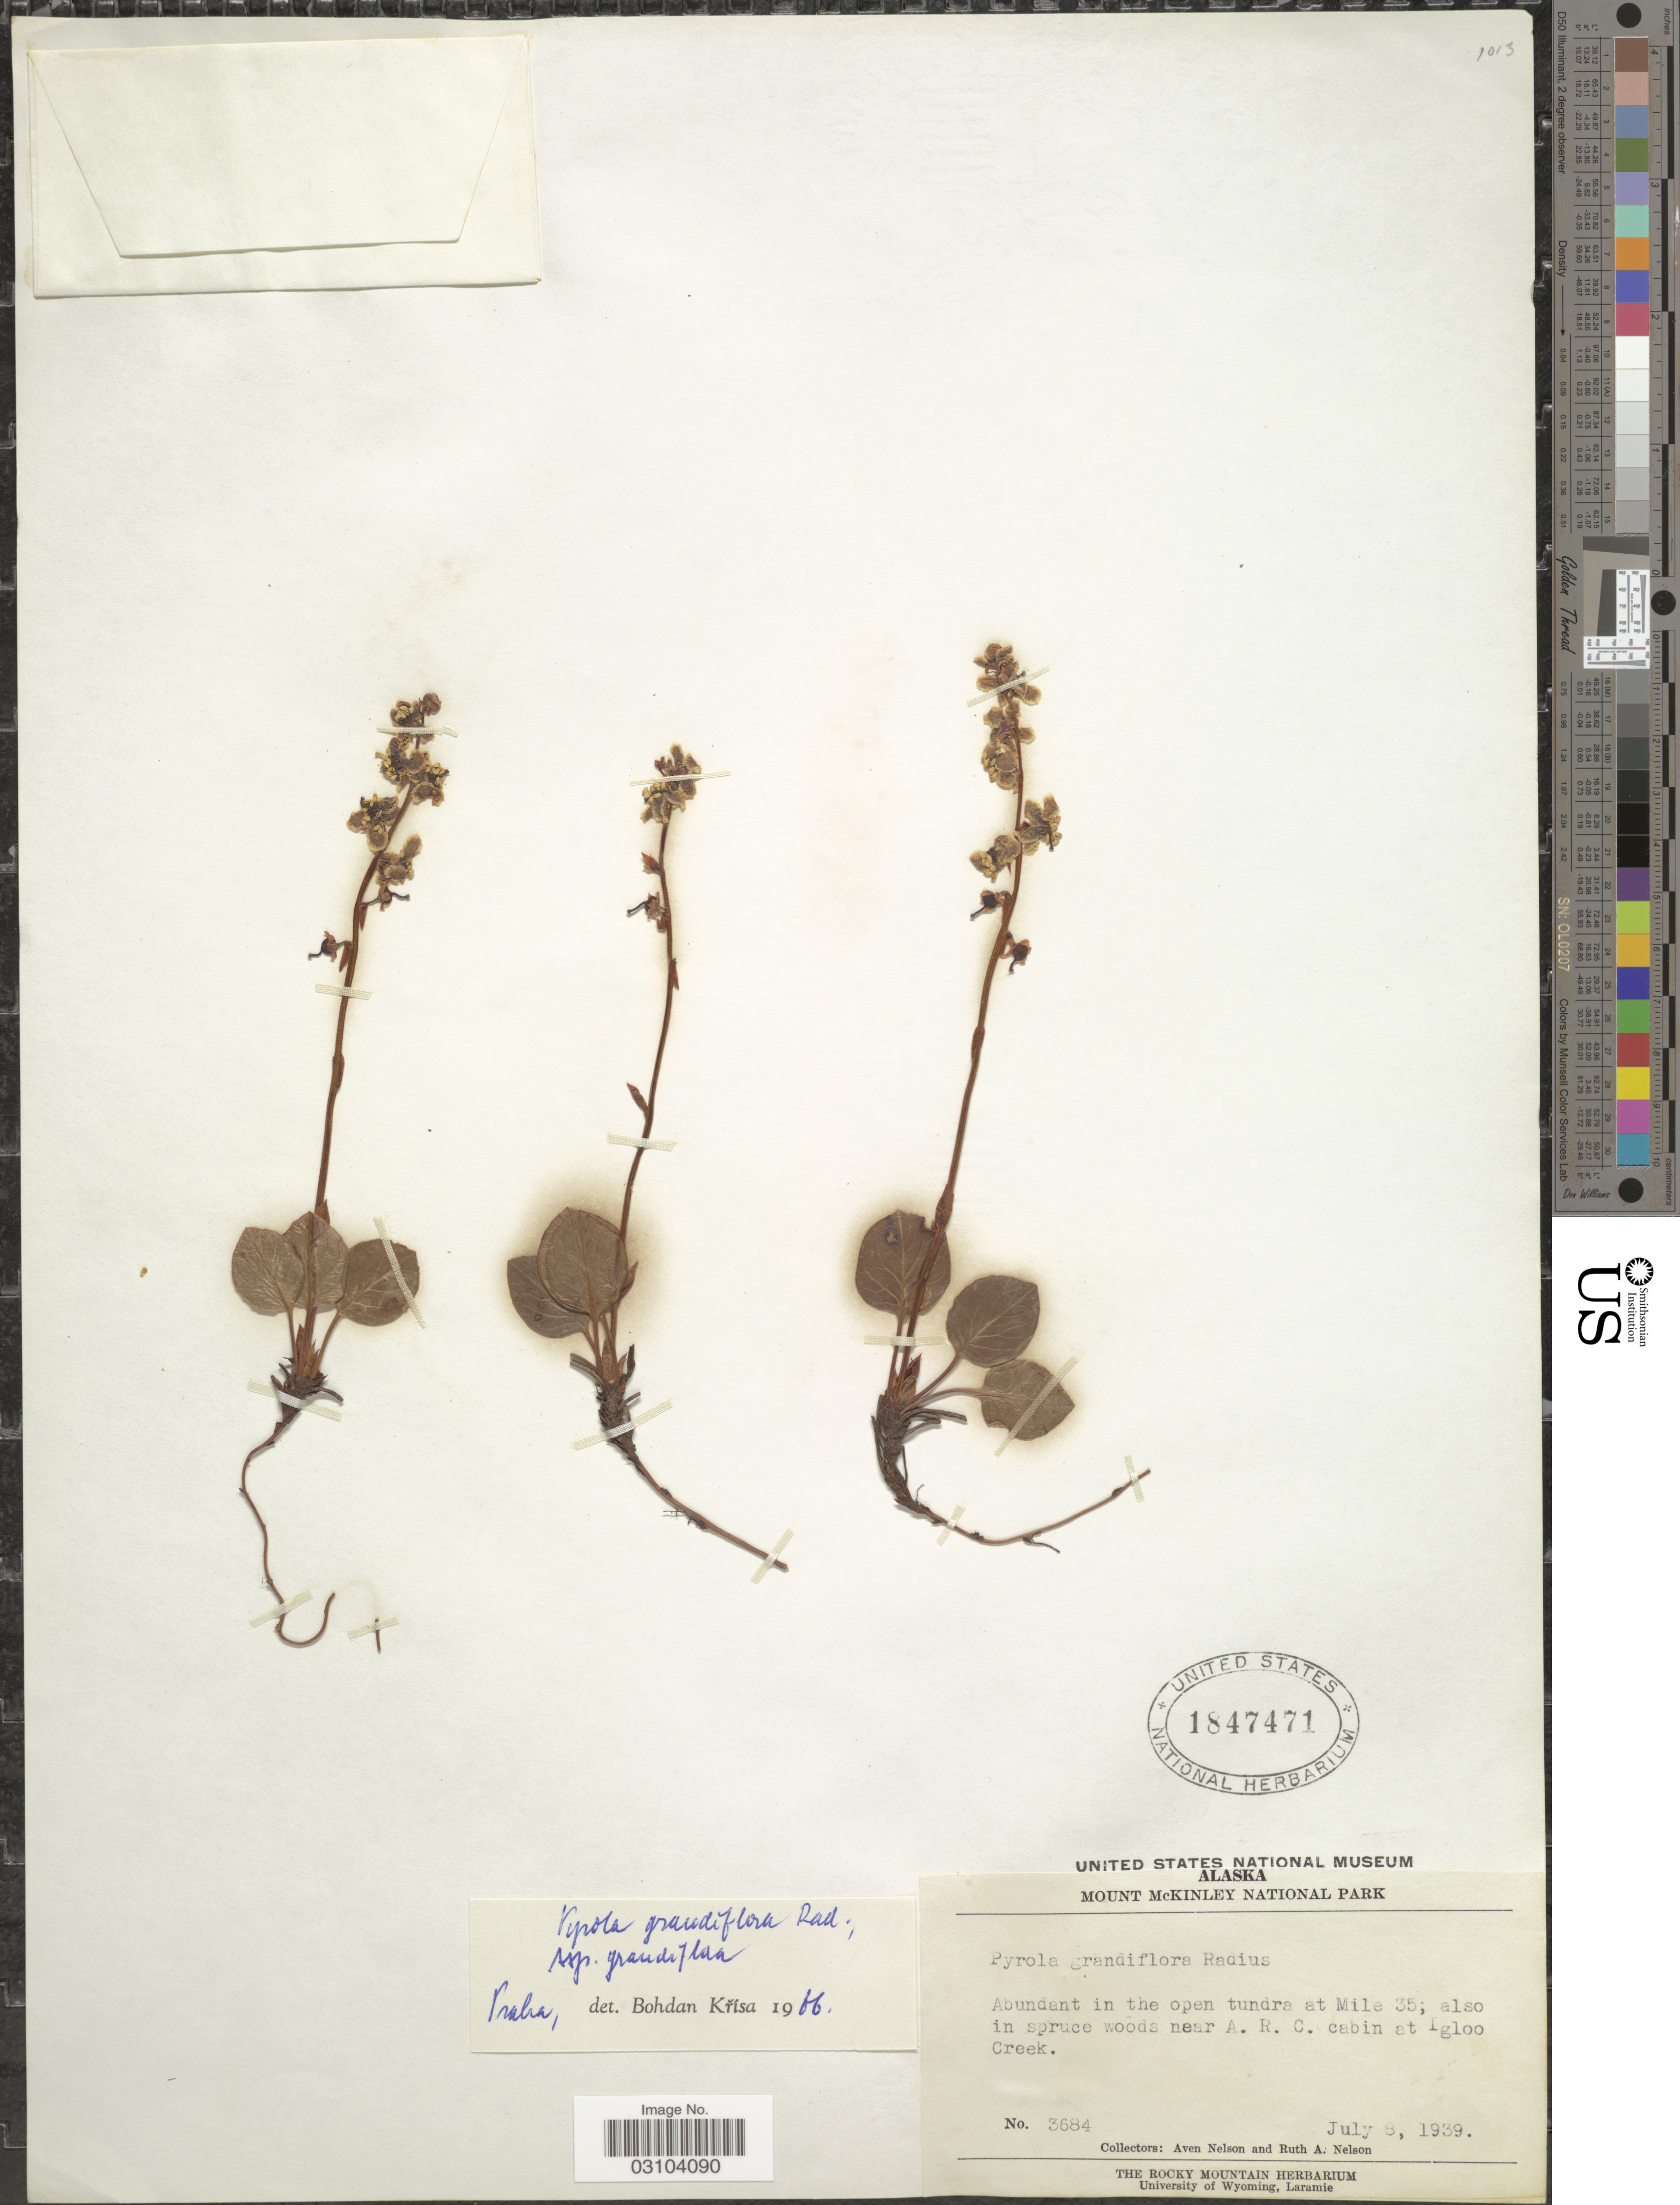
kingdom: Plantae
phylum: Tracheophyta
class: Magnoliopsida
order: Ericales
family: Ericaceae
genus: Pyrola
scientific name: Pyrola grandiflora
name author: Radius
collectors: A. Nelson & R. A. Nelson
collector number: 3684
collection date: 1939-07-08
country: United States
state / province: Alaska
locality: Mount McKinley National Park. At Mile 35. Near A.R.C. cabin at Igloo Creek.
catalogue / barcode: US 1847471